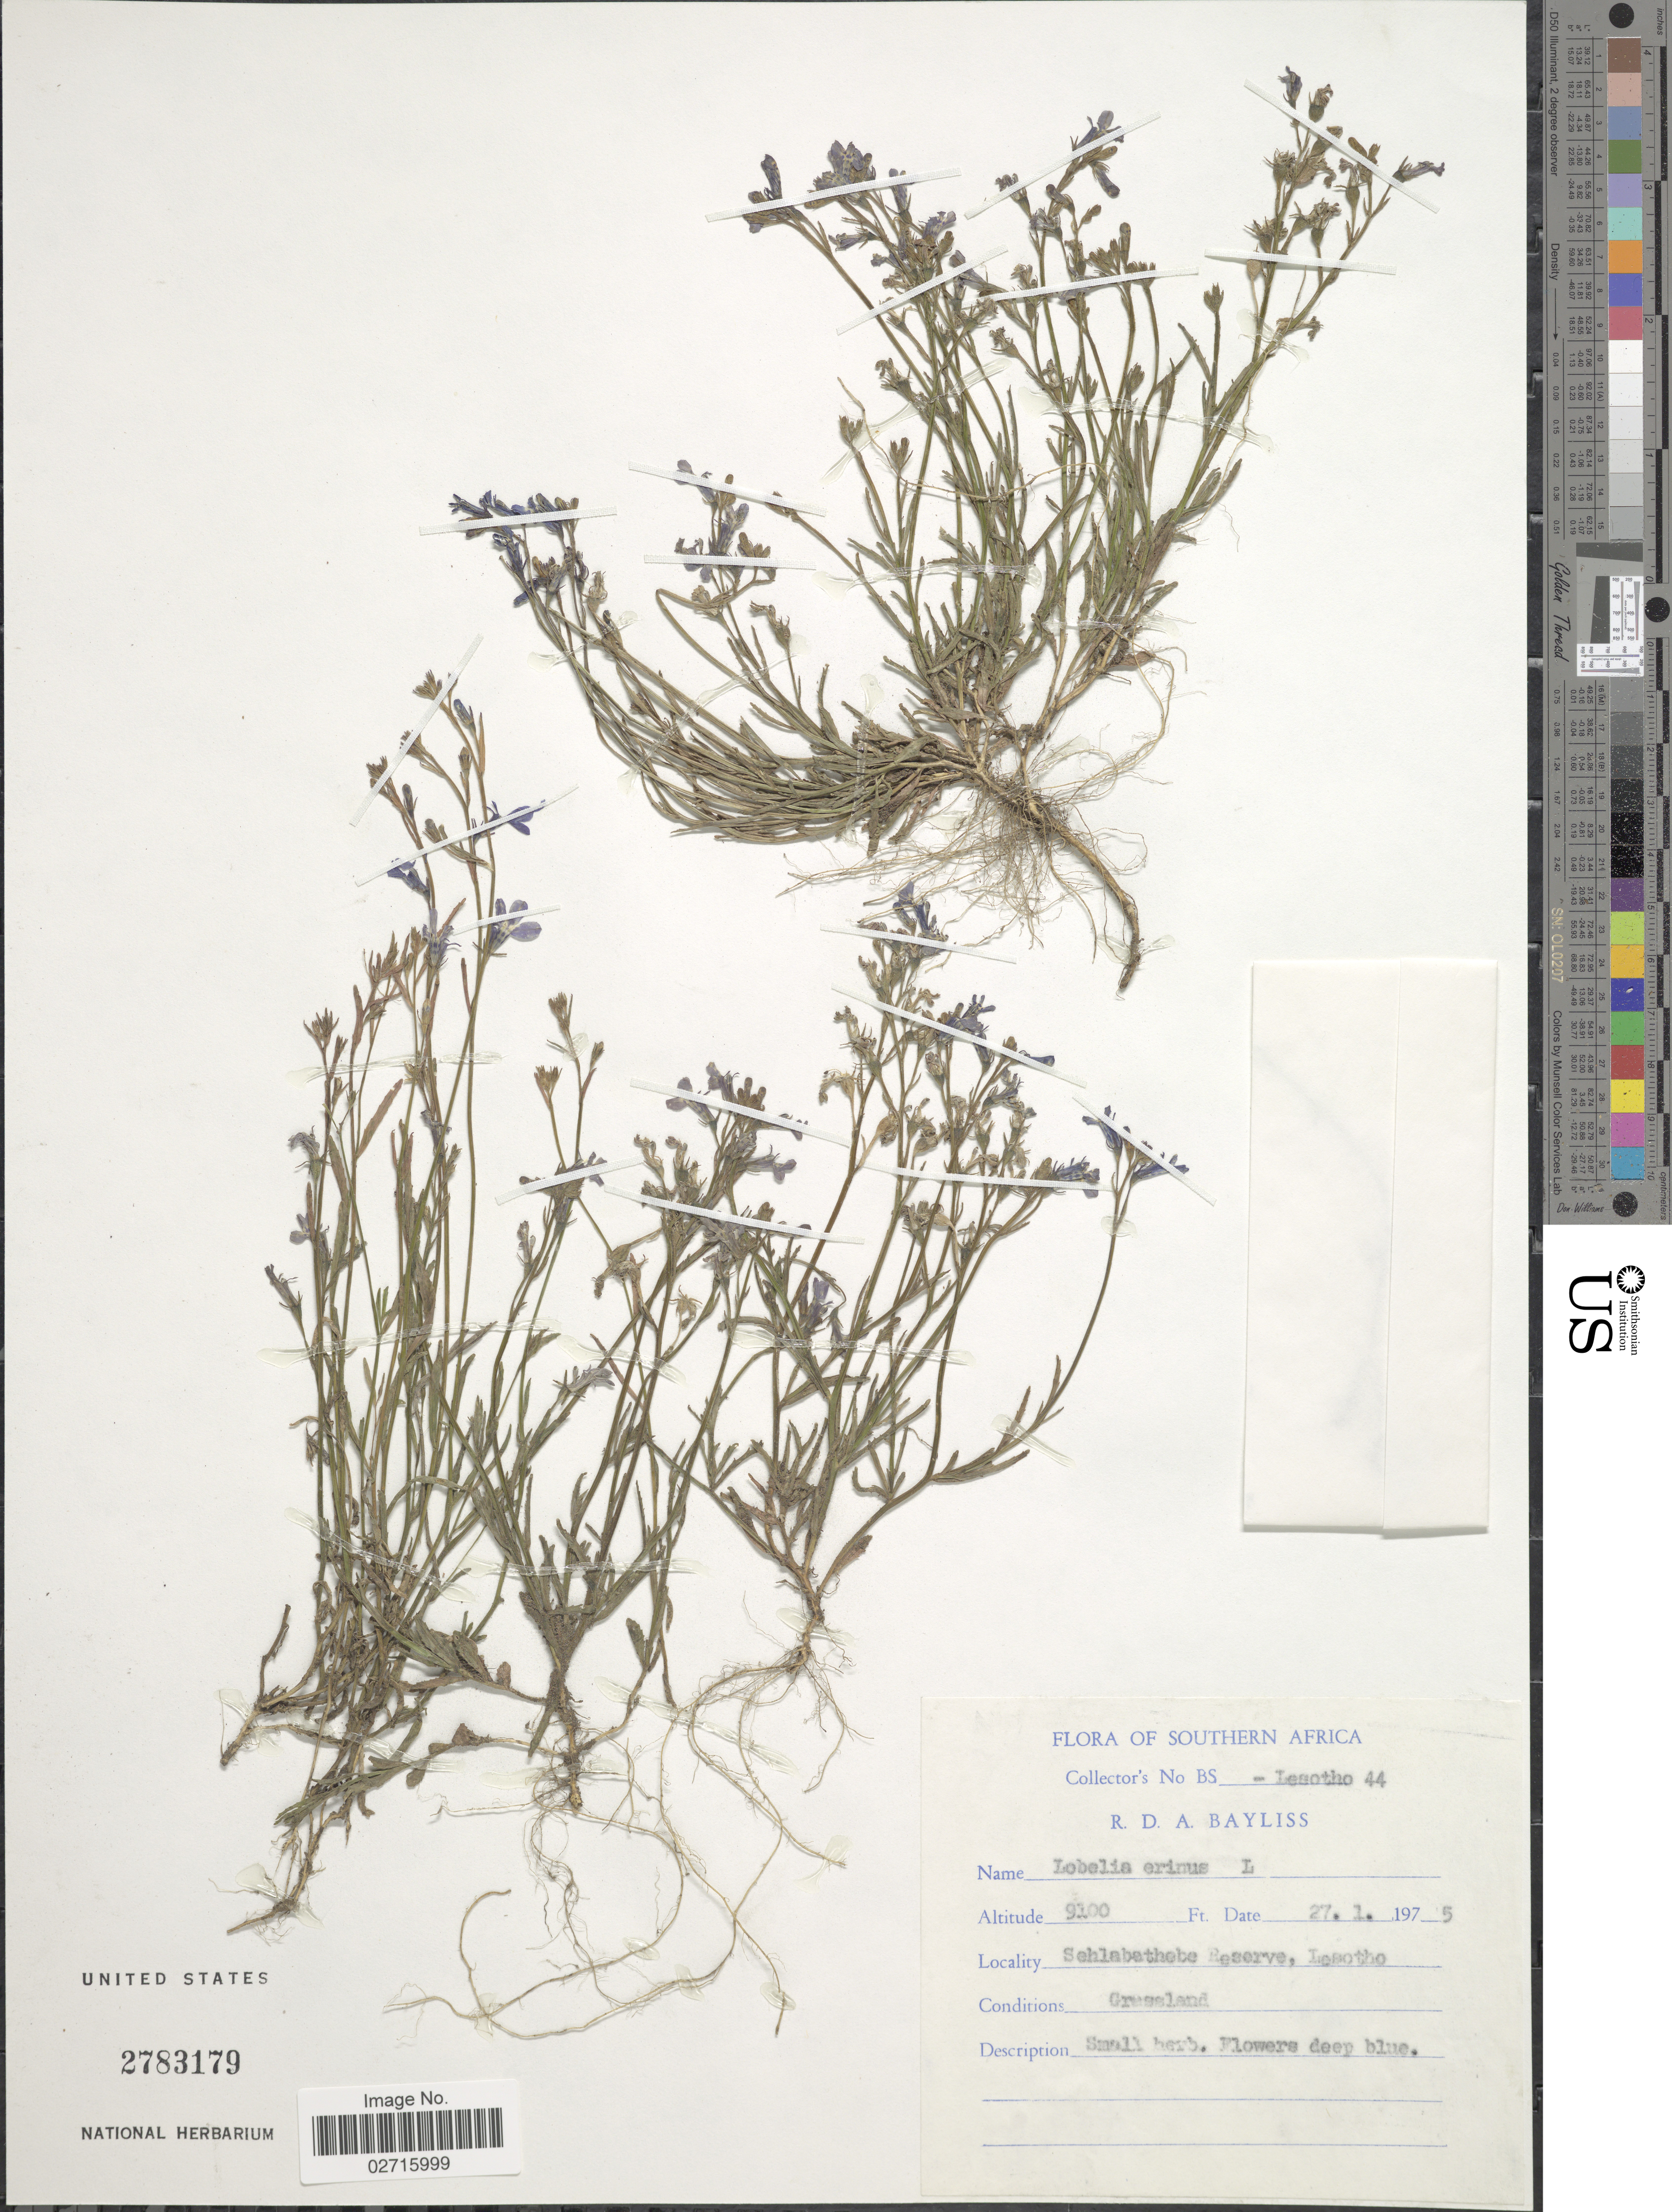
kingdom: Plantae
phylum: Tracheophyta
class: Magnoliopsida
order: Asterales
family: Campanulaceae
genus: Lobelia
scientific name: Lobelia erinus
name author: L.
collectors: R. Bayliss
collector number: BS-Lesotho 44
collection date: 1975-01-27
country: Lesotho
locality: Sehlanathebe Reserve, Lesotho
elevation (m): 2774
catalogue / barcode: US 2783179